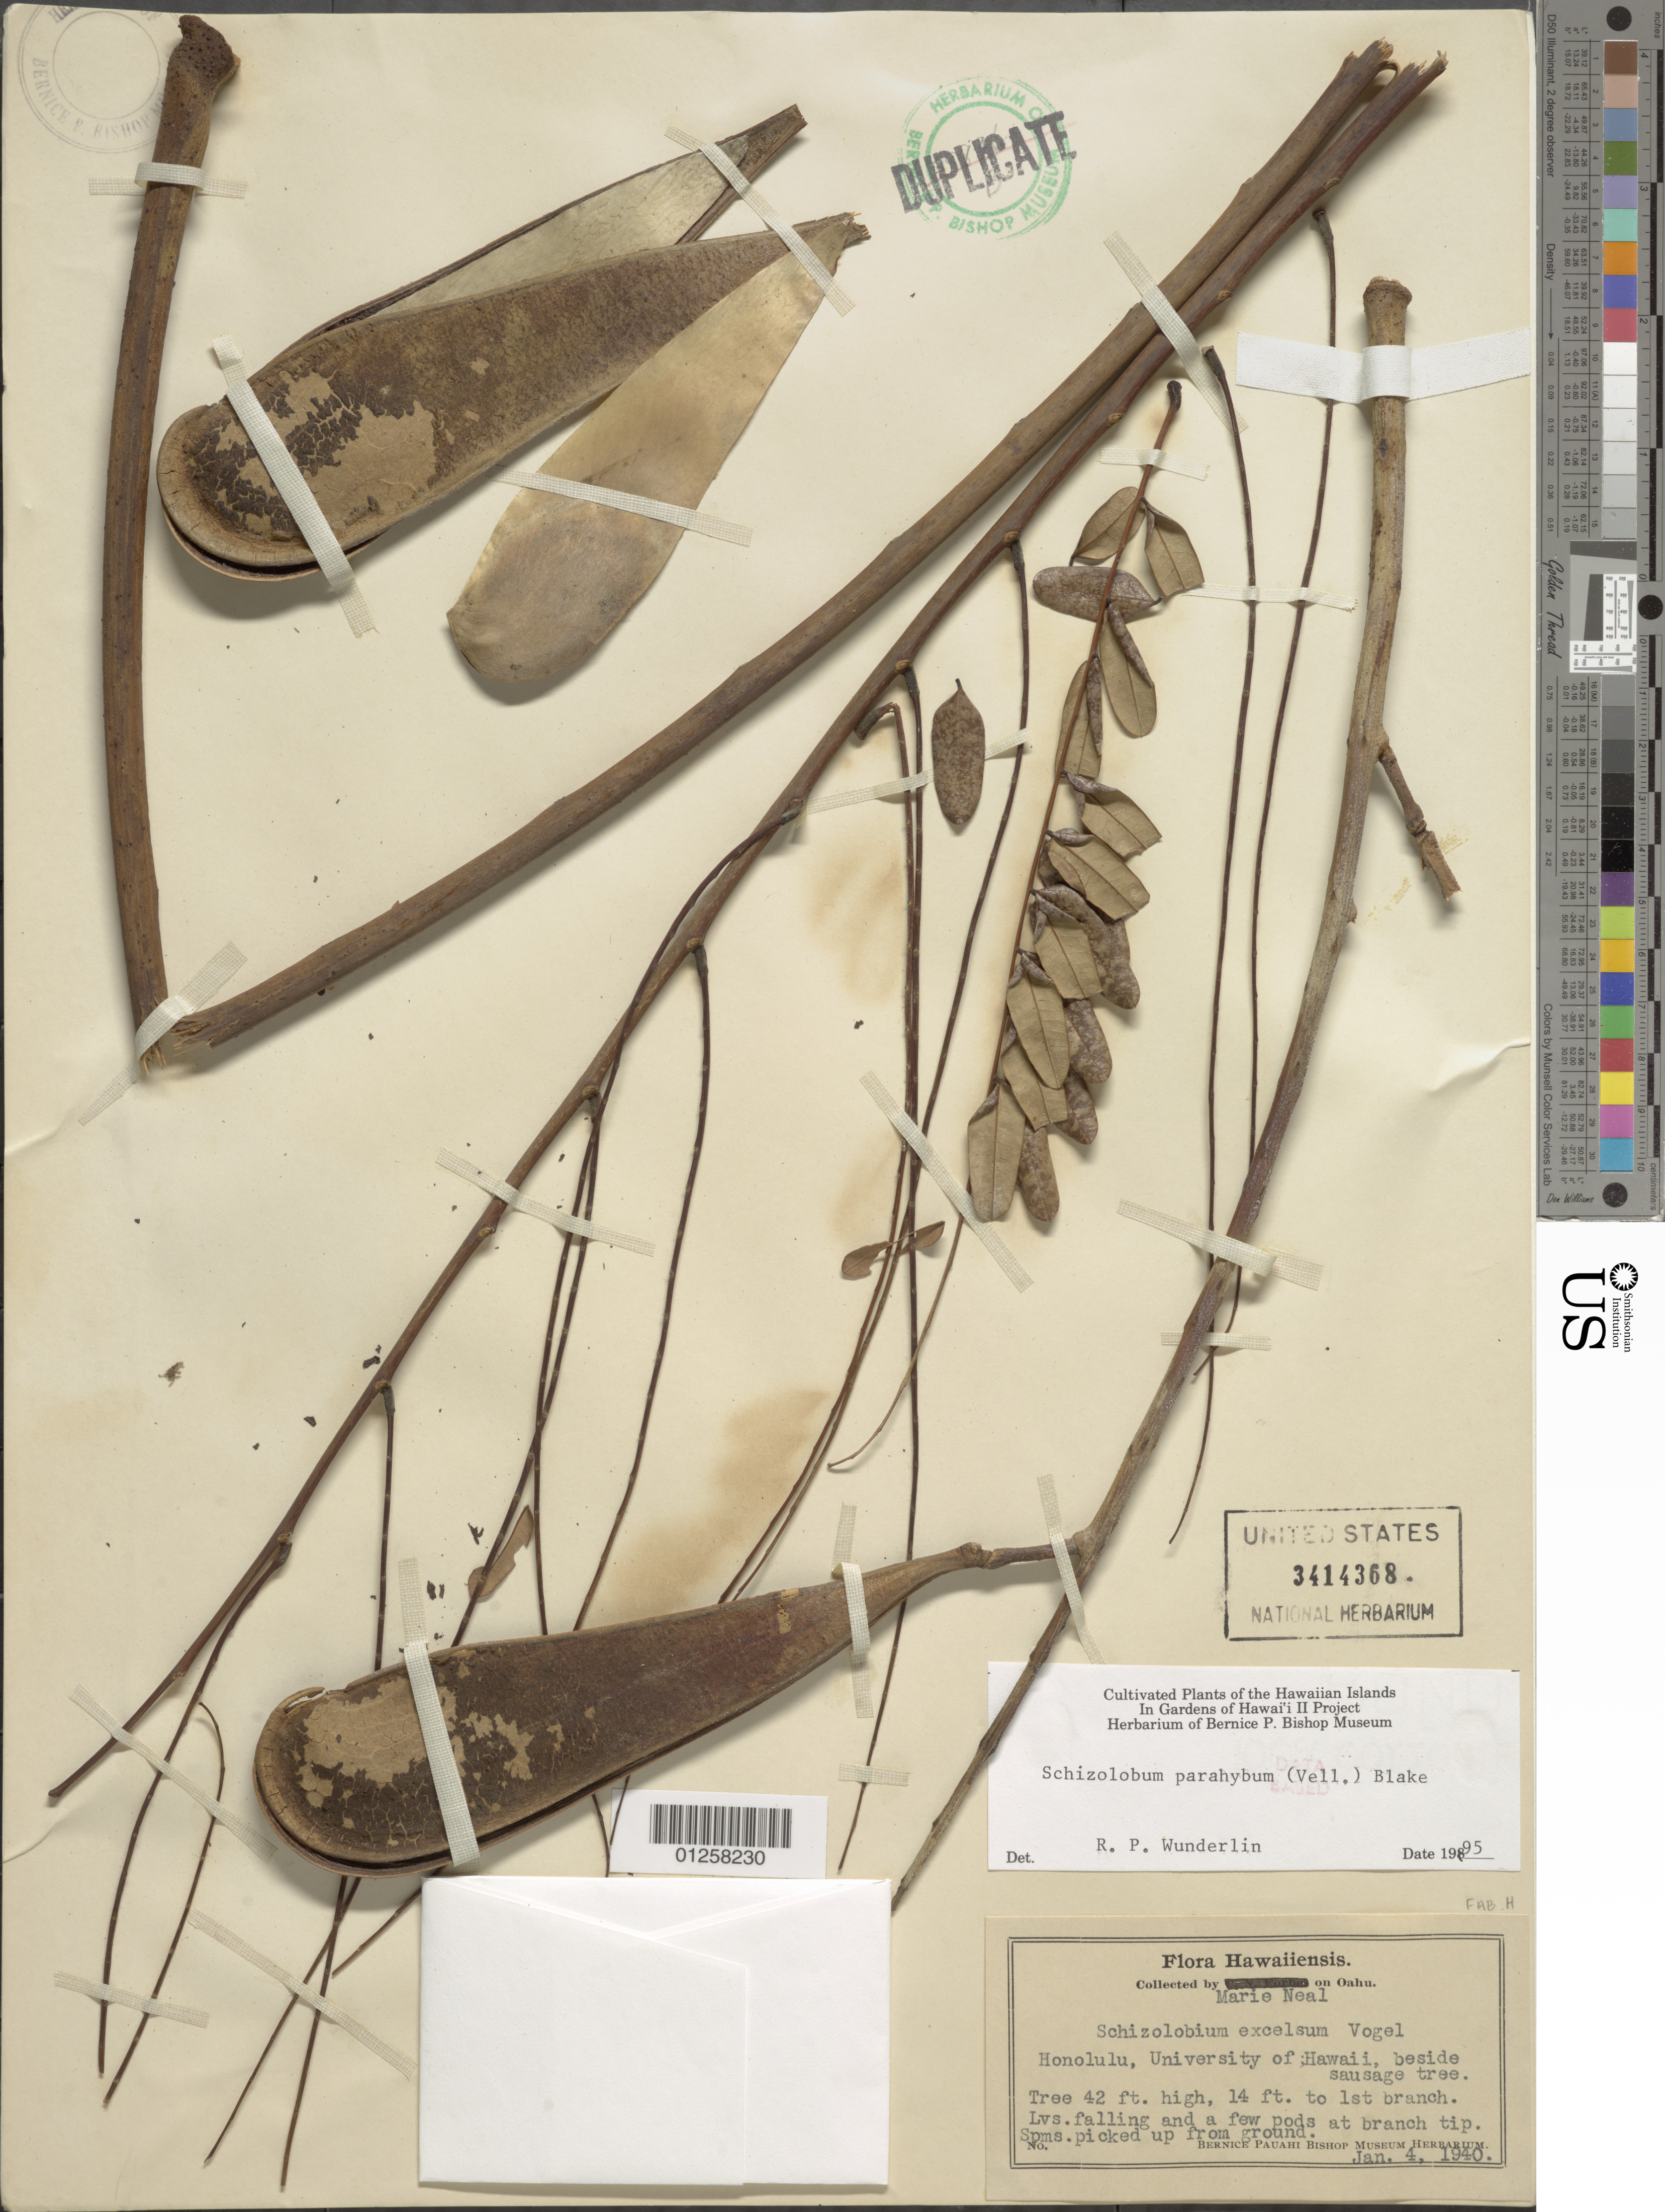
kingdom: Plantae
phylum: Tracheophyta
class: Magnoliopsida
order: Fabales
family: Fabaceae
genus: Schizolobium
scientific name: Schizolobium parahyba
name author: (Vell.) S.F. Blake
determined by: Wunderlin, Richard P.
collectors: M. Neal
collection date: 1940-01-04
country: United States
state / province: Hawaii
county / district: Honolulu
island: Oahu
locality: University of Hawaii, beside sausage tree.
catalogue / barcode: US 3414368